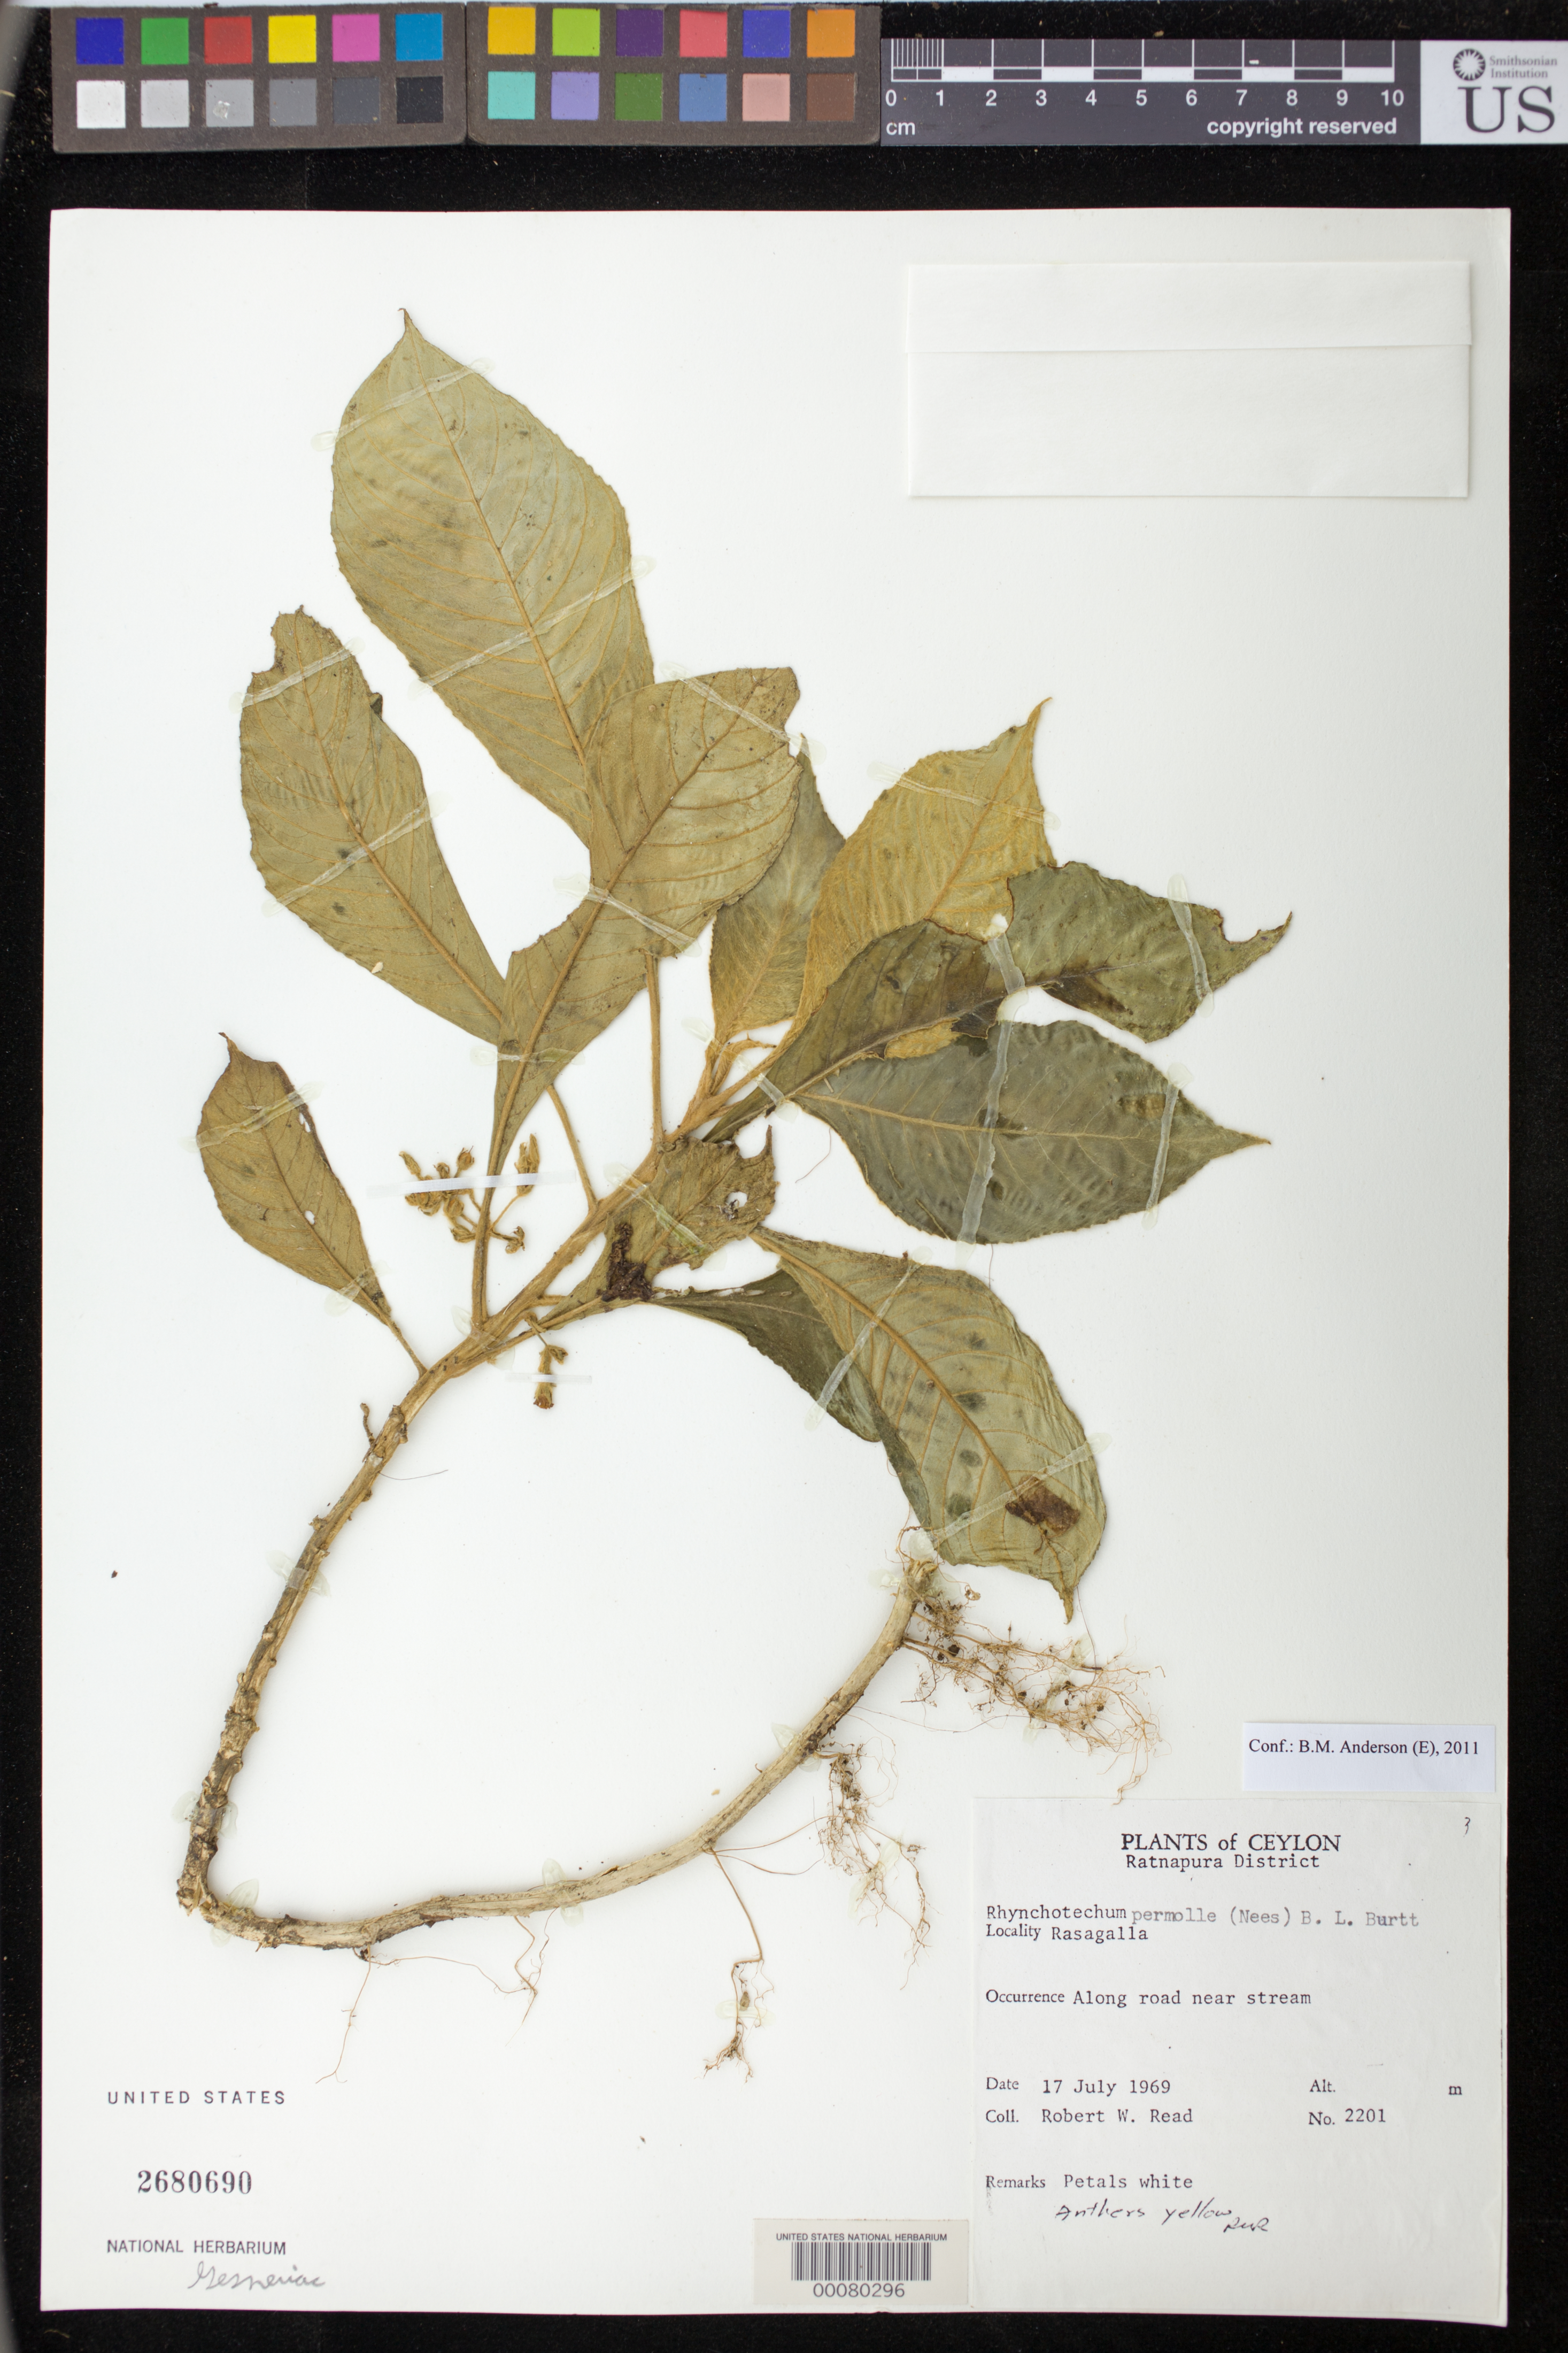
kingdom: Plantae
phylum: Tracheophyta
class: Magnoliopsida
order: Lamiales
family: Gesneriaceae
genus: Rhynchotechum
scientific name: Rhynchotechum permolle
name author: (Nees) B.L. Burtt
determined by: Anderson, B.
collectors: R. W. Read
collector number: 2201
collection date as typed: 17 Jul 1969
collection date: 1969-07-17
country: Sri Lanka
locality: Ratnapura district, rasagalla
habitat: Along road near stream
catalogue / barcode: US 2680690